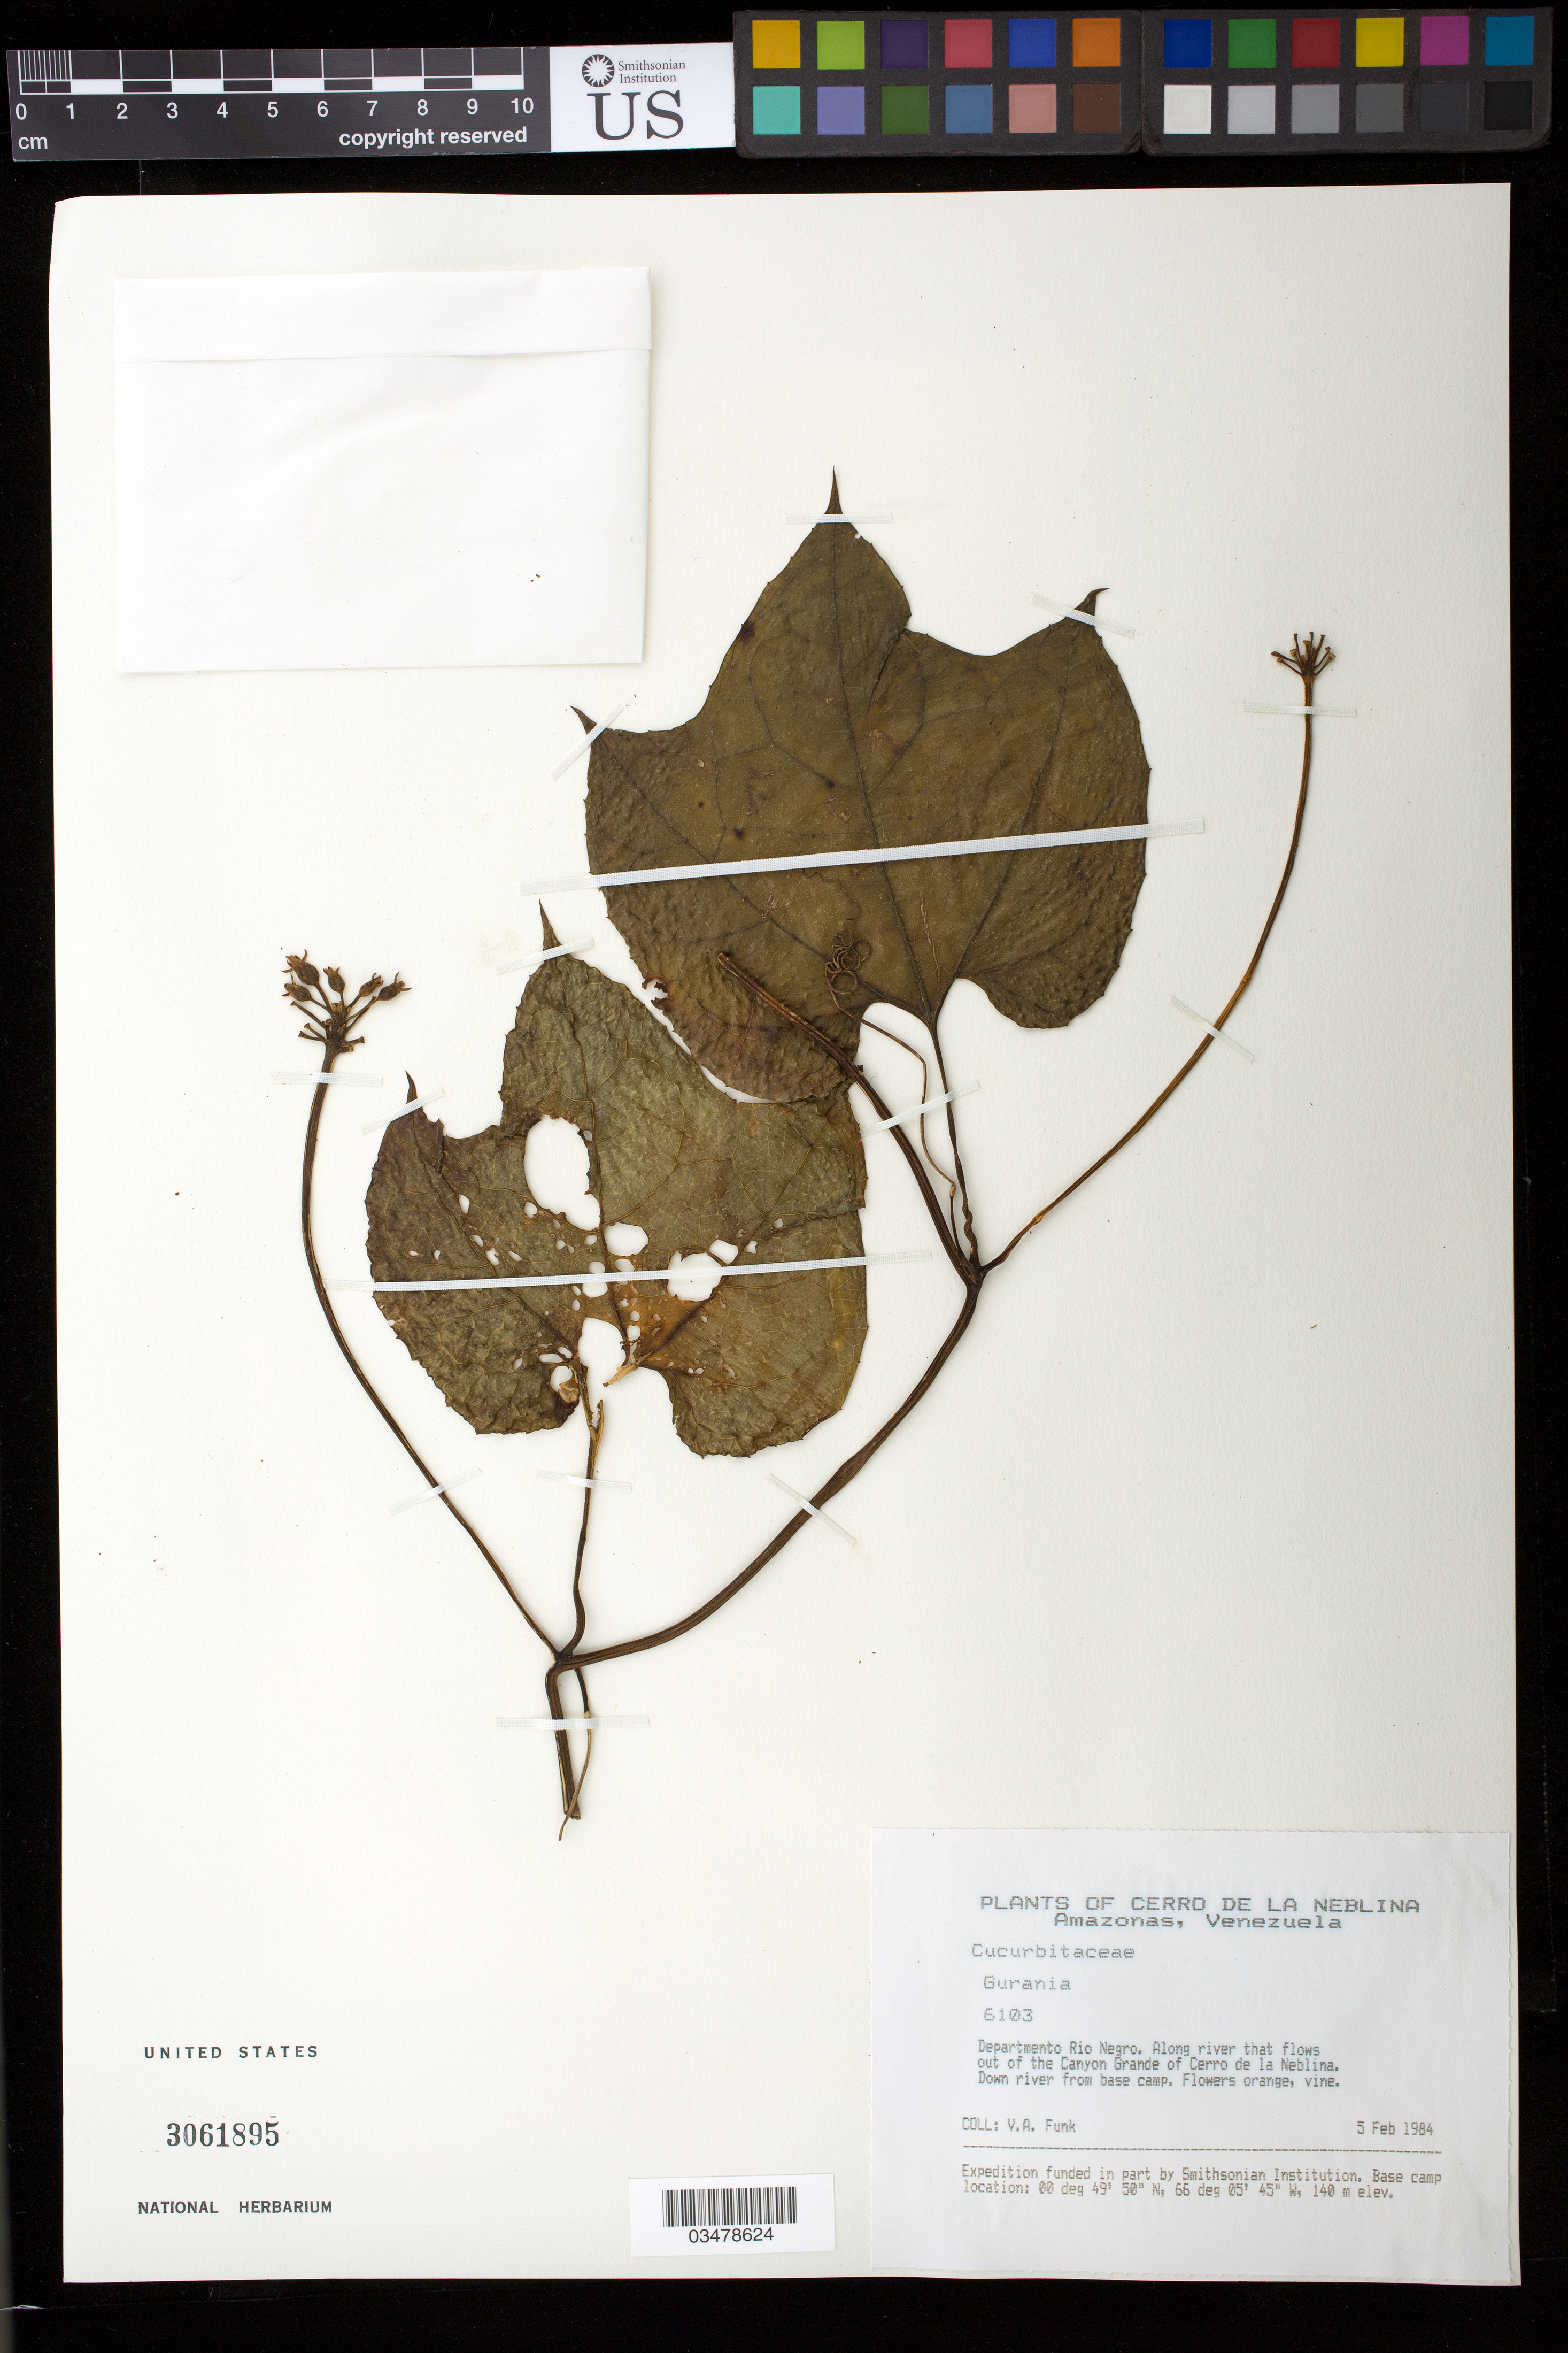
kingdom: Plantae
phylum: Tracheophyta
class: Magnoliopsida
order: Cucurbitales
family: Cucurbitaceae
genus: Gurania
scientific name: Gurania sp.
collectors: V. Funk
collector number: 6103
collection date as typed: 5 Feb 1984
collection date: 1984-02-05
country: Venezuela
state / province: Amazonas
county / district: Río Negro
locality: Canyon Grande, Cerro de la Neblina, down river from base camp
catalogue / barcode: US 3061895